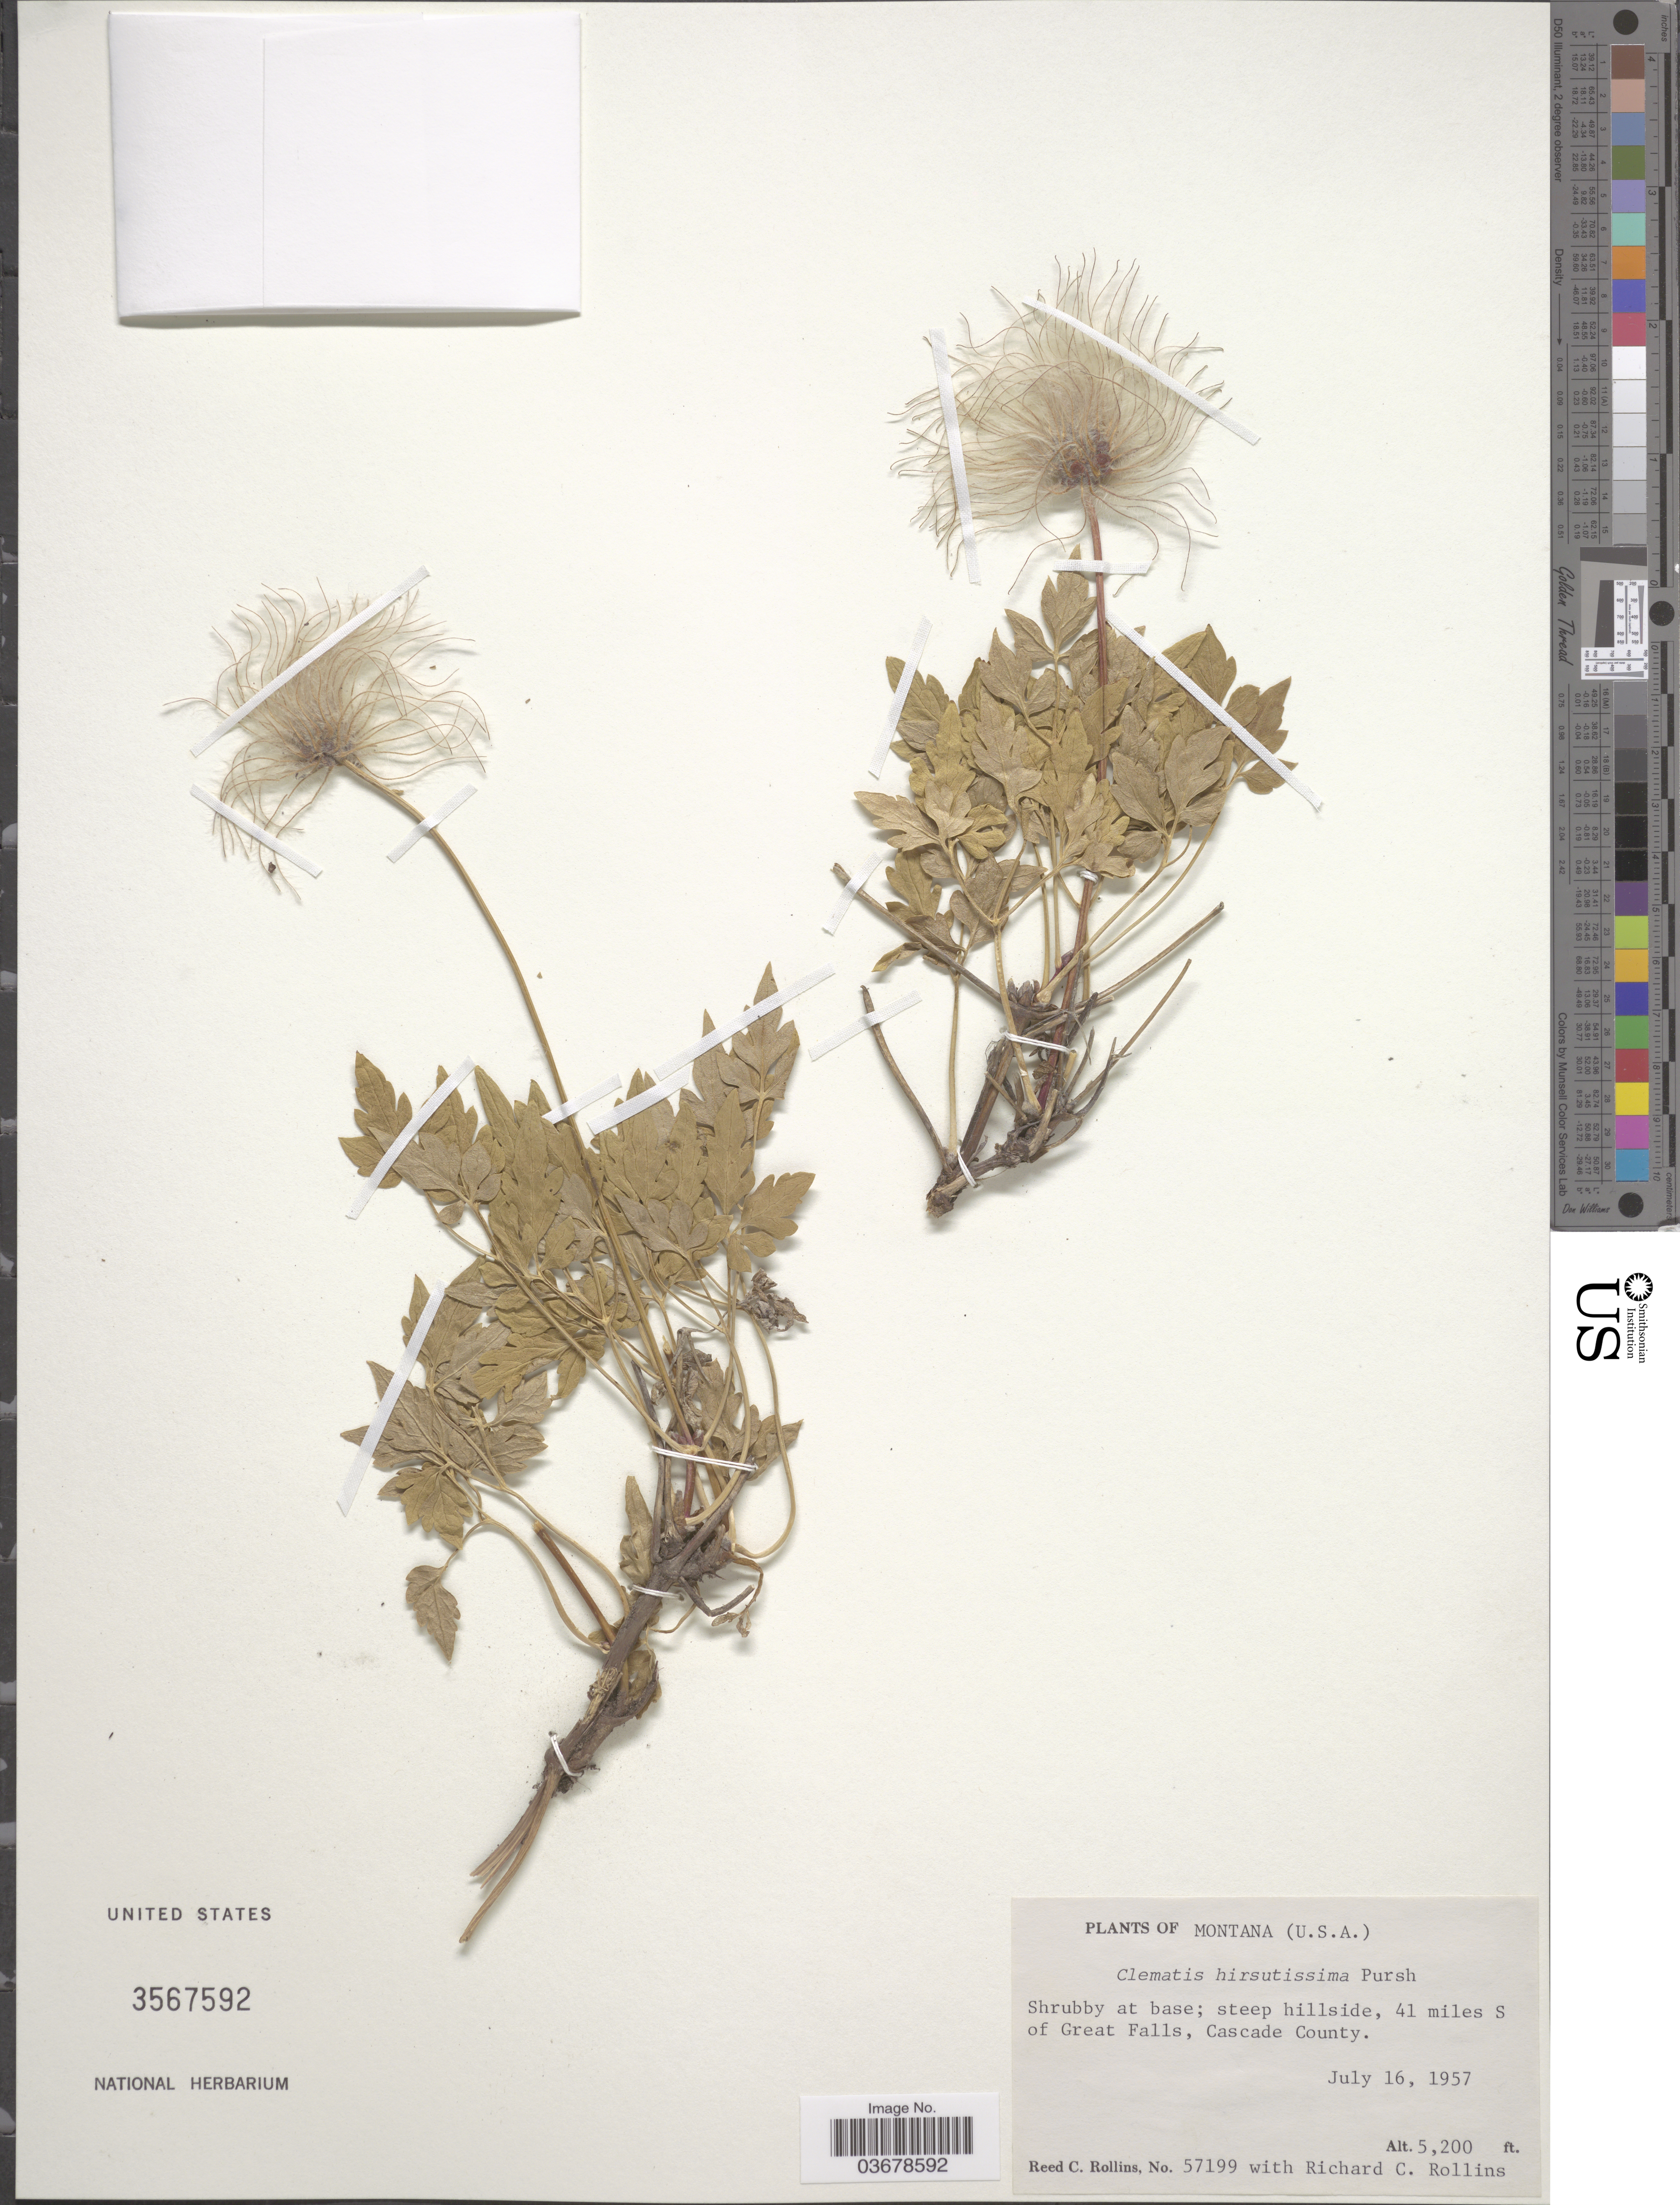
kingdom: Plantae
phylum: Tracheophyta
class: Magnoliopsida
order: Ranunculales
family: Ranunculaceae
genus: Clematis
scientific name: Clematis viorna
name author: L.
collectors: R. C. Rollins & R. C. Rollins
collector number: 57199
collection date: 1957-07-16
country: United States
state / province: Montana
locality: U.S.A. 41 miles S of Great Falls, Cascade County.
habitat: steep hillside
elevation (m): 1585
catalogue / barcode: US 3567592